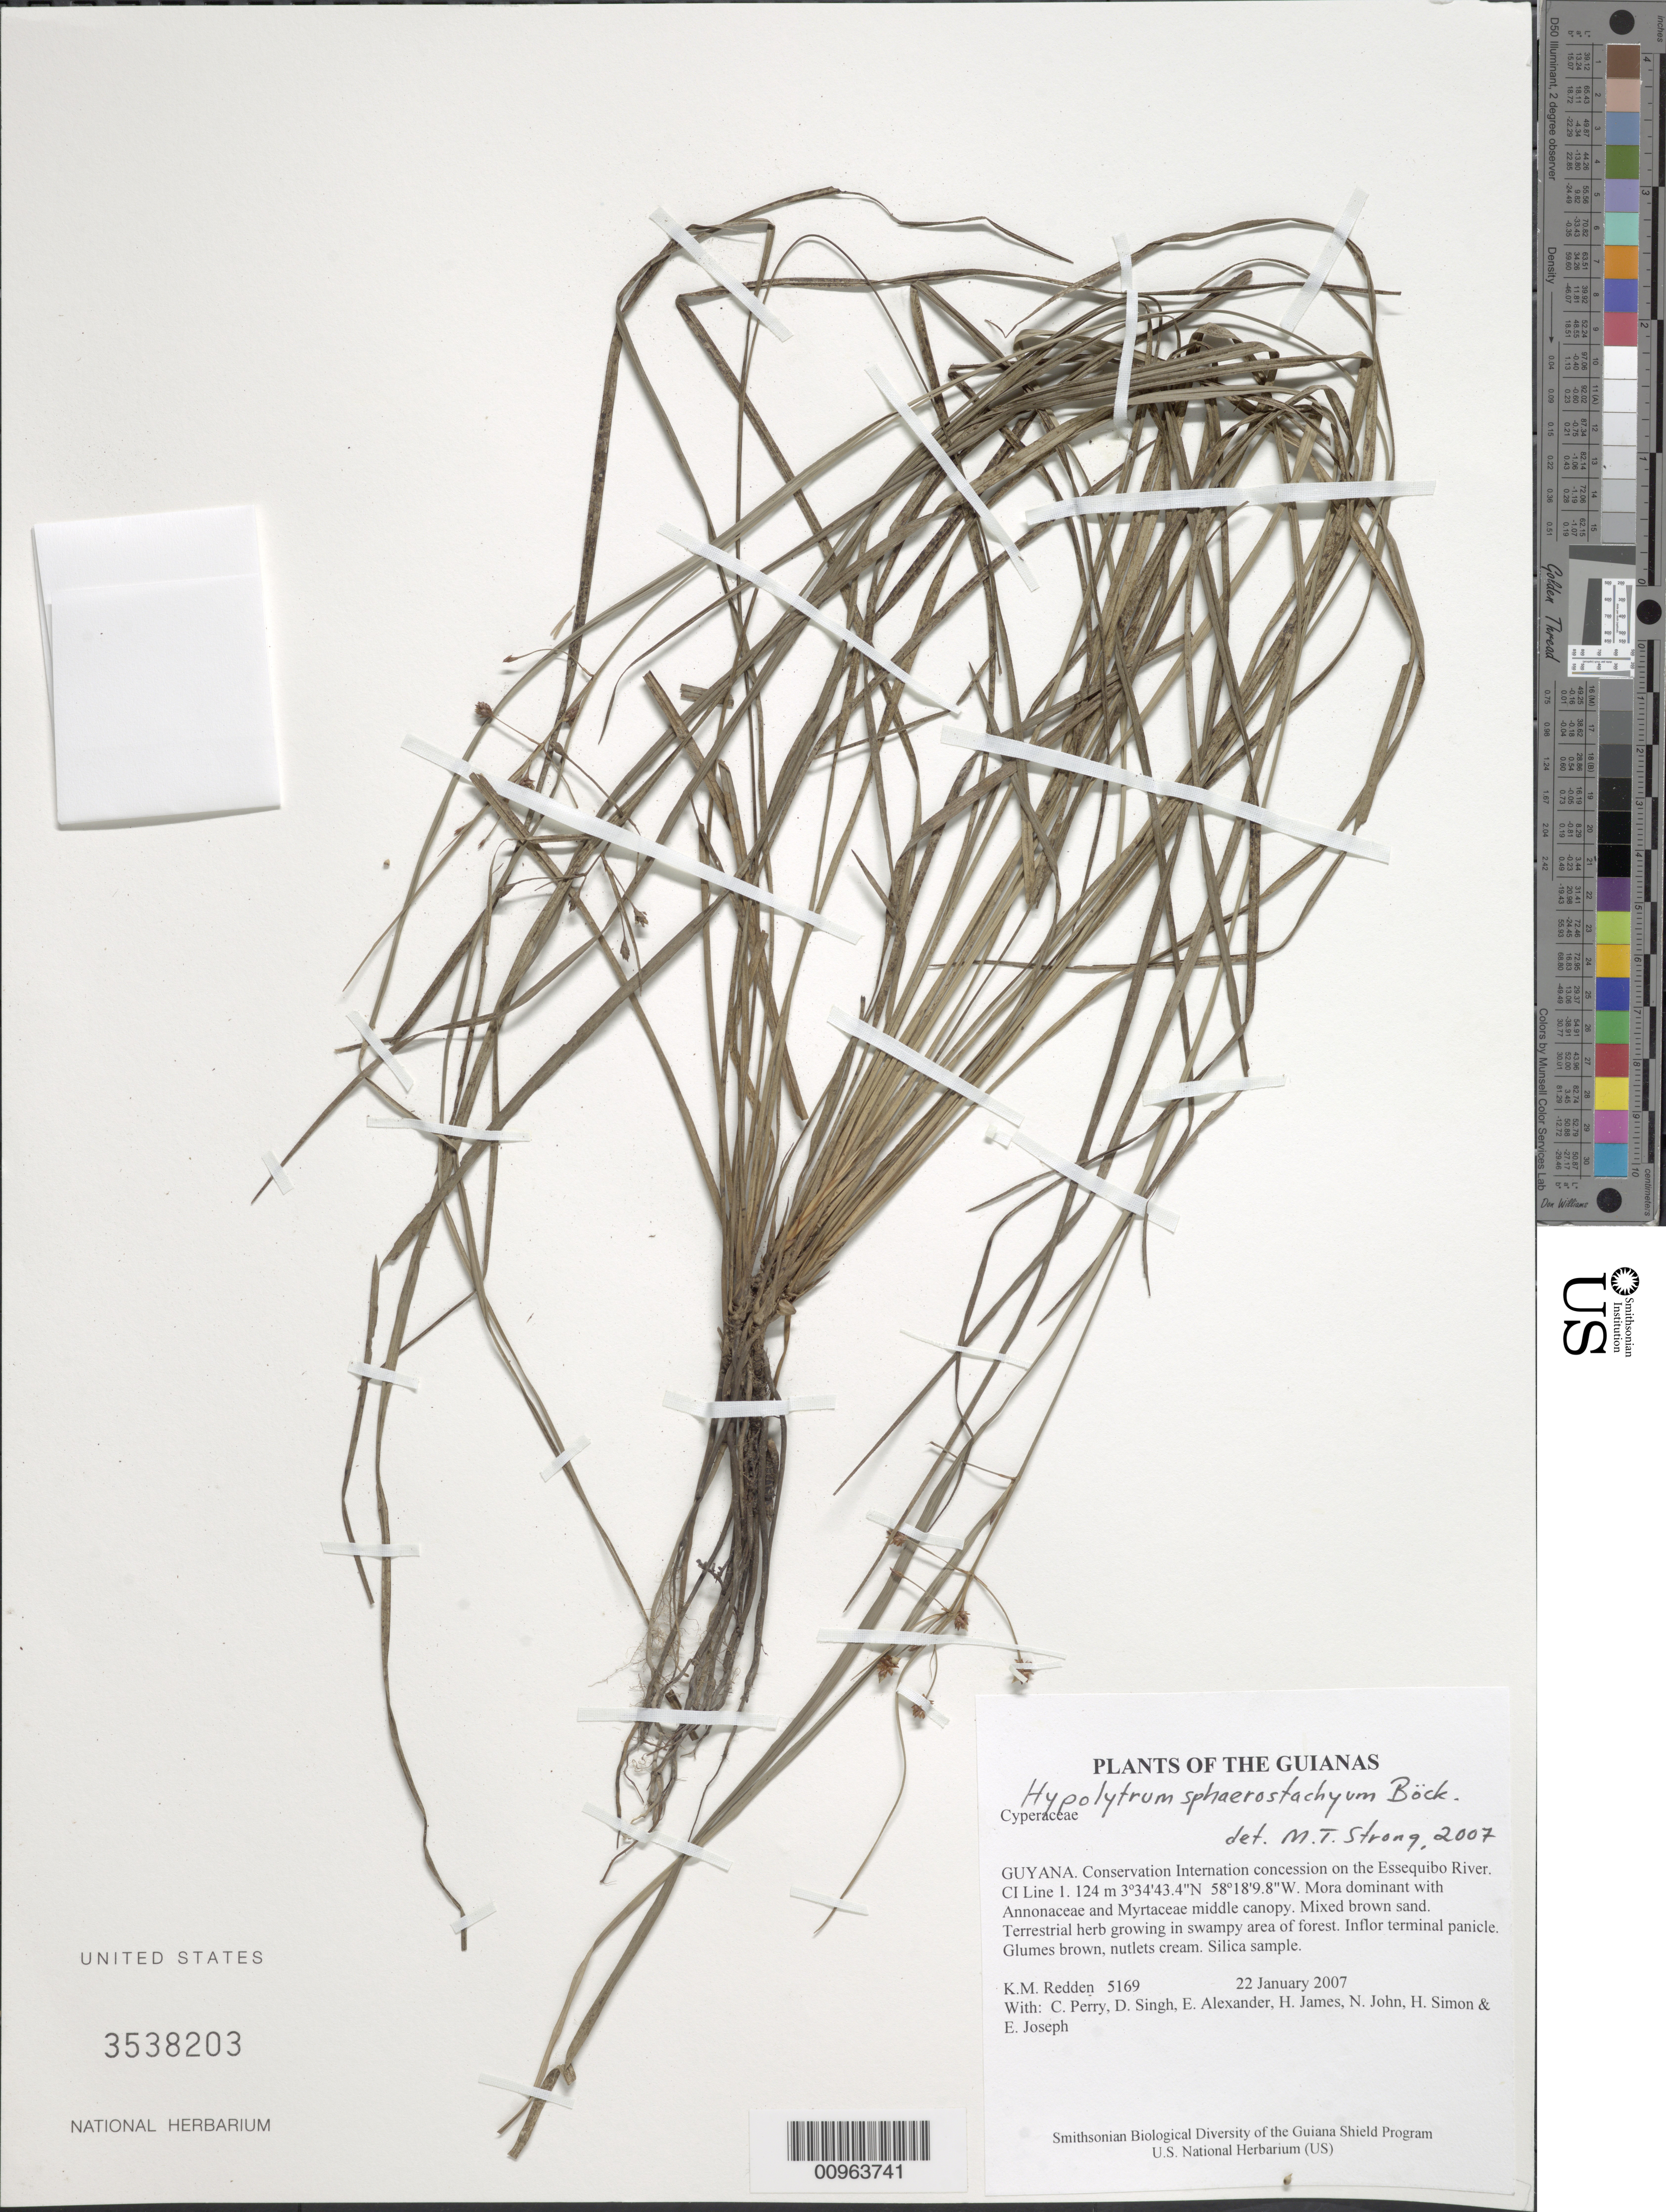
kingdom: Plantae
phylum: Tracheophyta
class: Liliopsida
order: Poales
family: Cyperaceae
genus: Hypolytrum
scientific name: Hypolytrum sp.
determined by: Strong, Mark T., (BOT), Smithsonian Institution - National Museum of Natural History (UNITED STATES)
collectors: K. M. Redden, C. Perry, D. Singh, E. Alexander, H. James, N. John, H. Simon & E. Joseph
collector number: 5169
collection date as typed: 22 January 2007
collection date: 2007-01-22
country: Guyana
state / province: U. Takutu-U. Essequibo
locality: Conservation International concession on the Essequibo River. CI Line 1.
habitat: Mora dominant with Annonaceae and Myrtaceae middle canopy. Mixed brown sand.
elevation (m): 124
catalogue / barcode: US 3538203